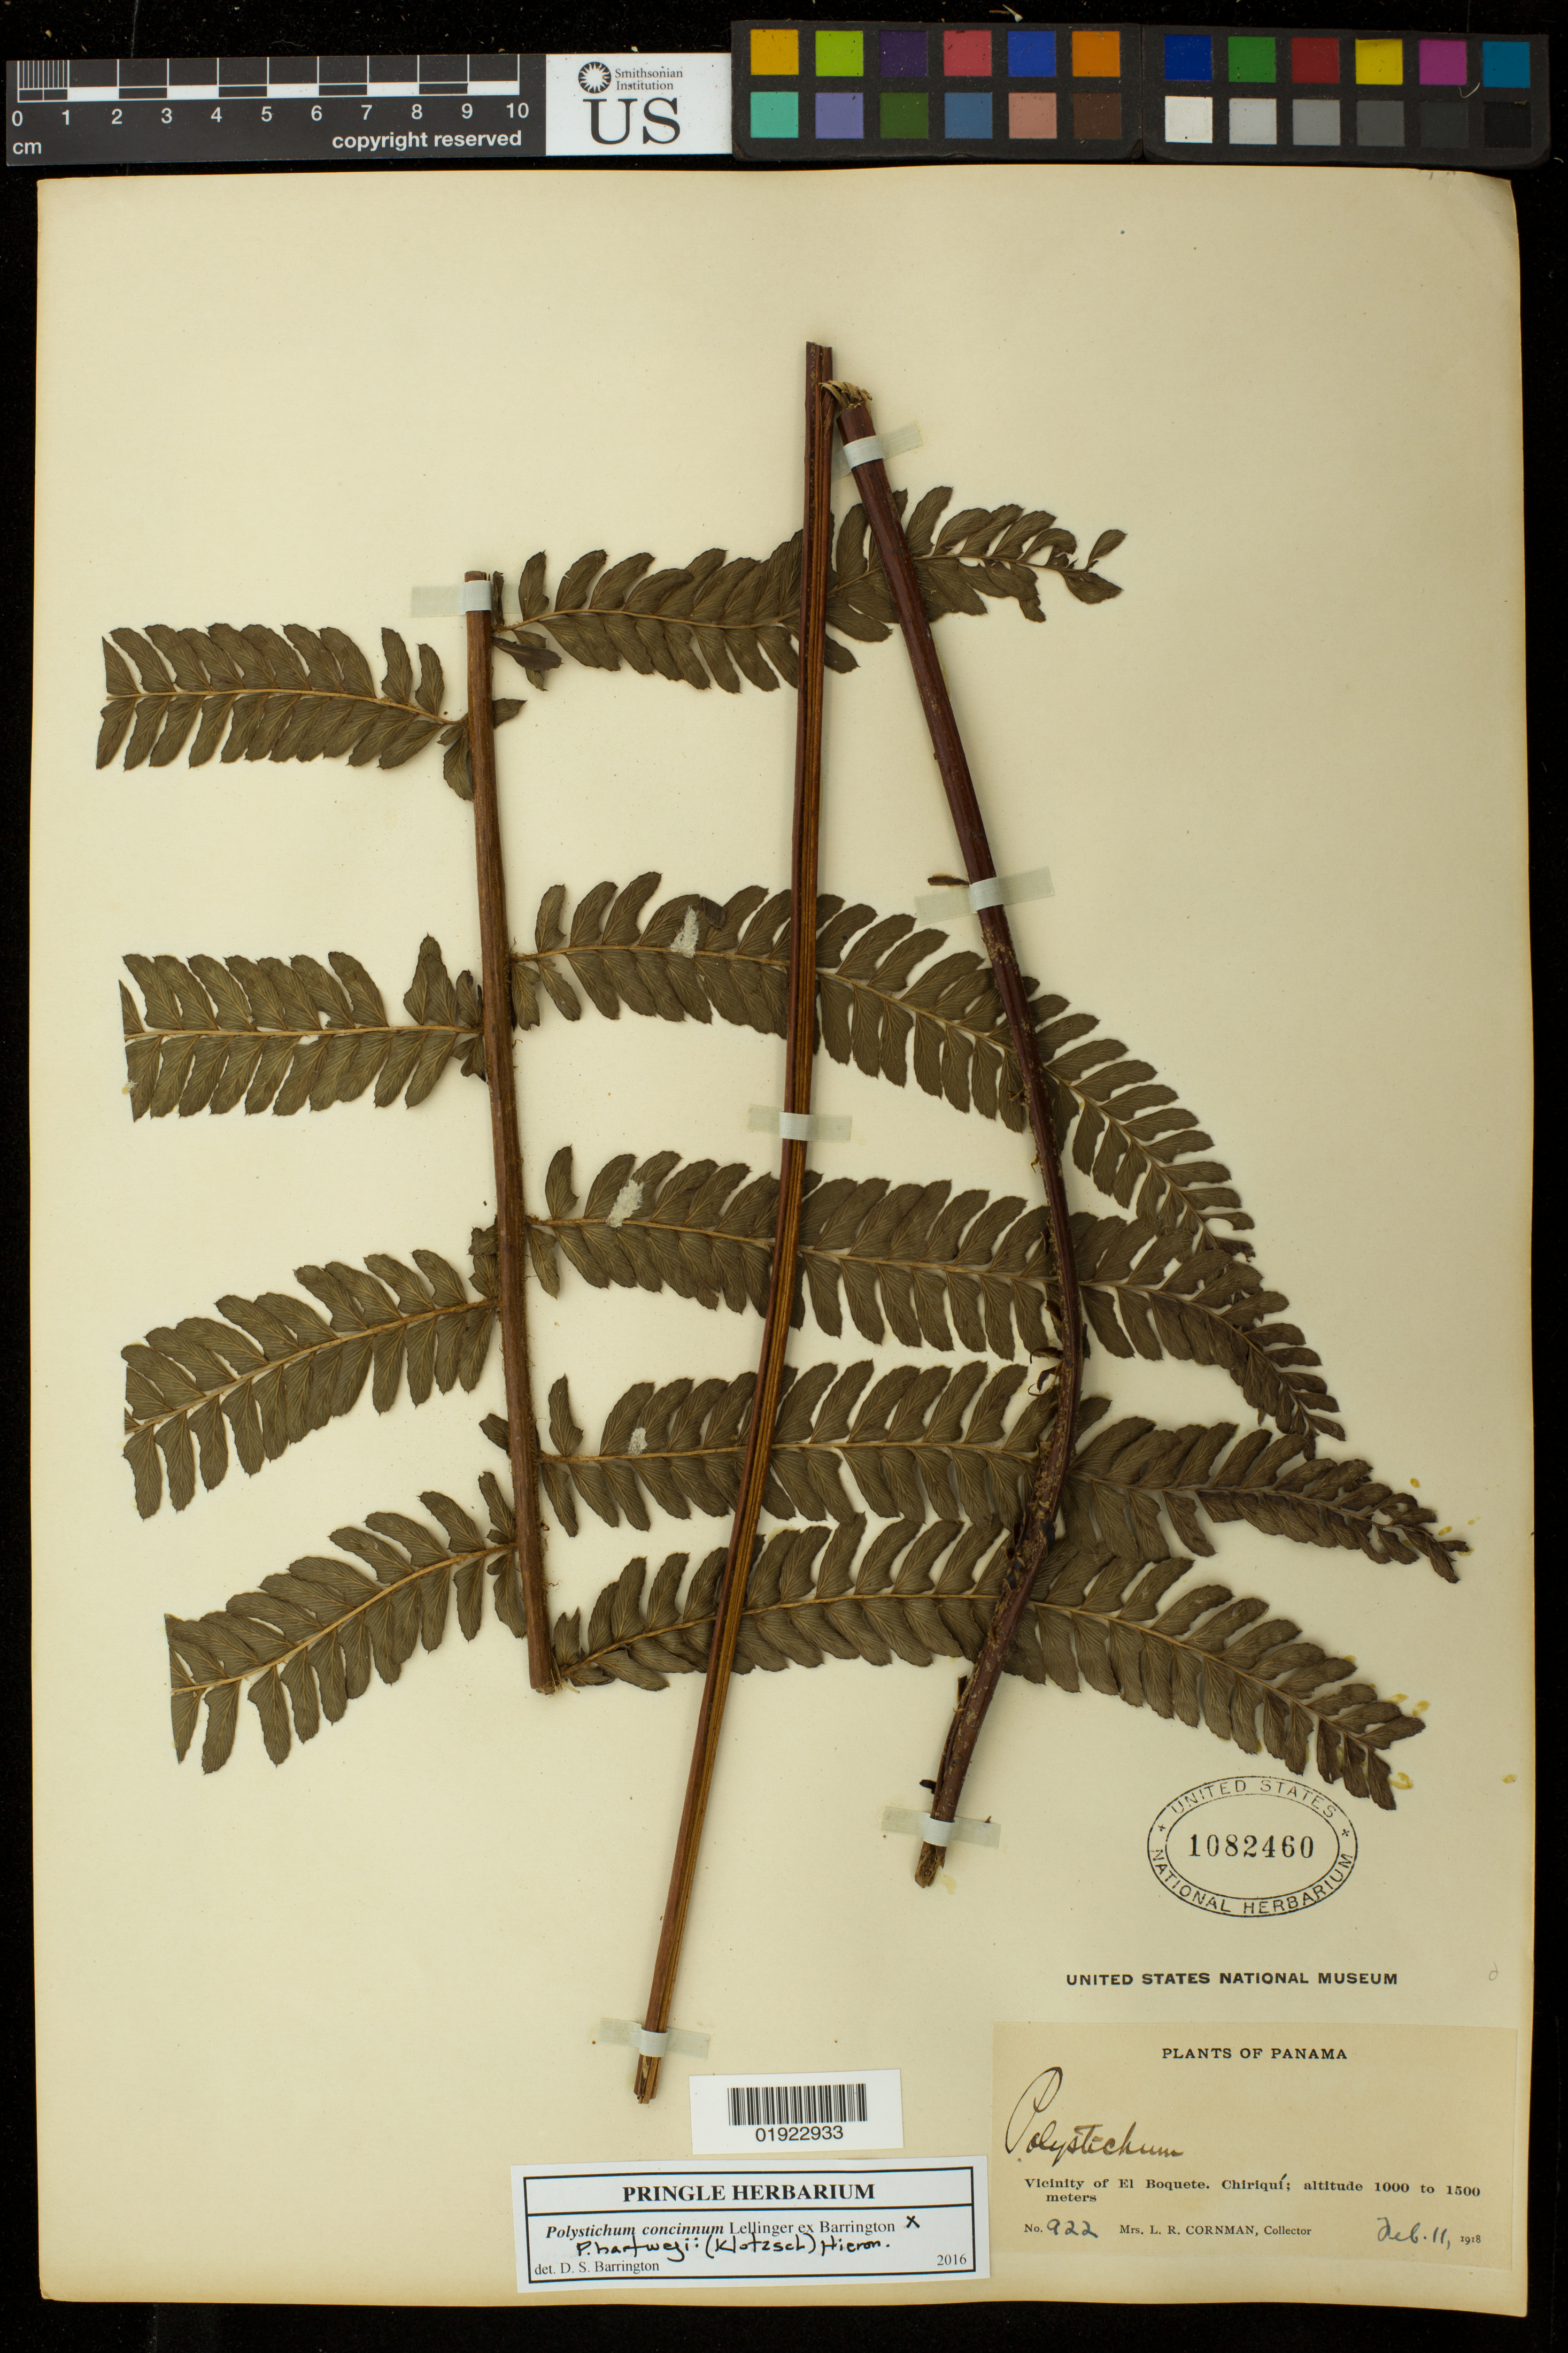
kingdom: Plantae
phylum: Tracheophyta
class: Polypodiopsida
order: Polypodiales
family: Dryopteridaceae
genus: Polystichum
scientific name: Polystichum concinnum x P. hartwegii (Klotzsch) Hieron.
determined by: Barrington, D. S., Curator (VT), University of Vermont (UNITED STATES)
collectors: L. Cornman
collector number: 922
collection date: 1918-02-11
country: Panama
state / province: Chiriqui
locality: Vicinity of El Boquete.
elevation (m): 1000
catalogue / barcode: US 1082460